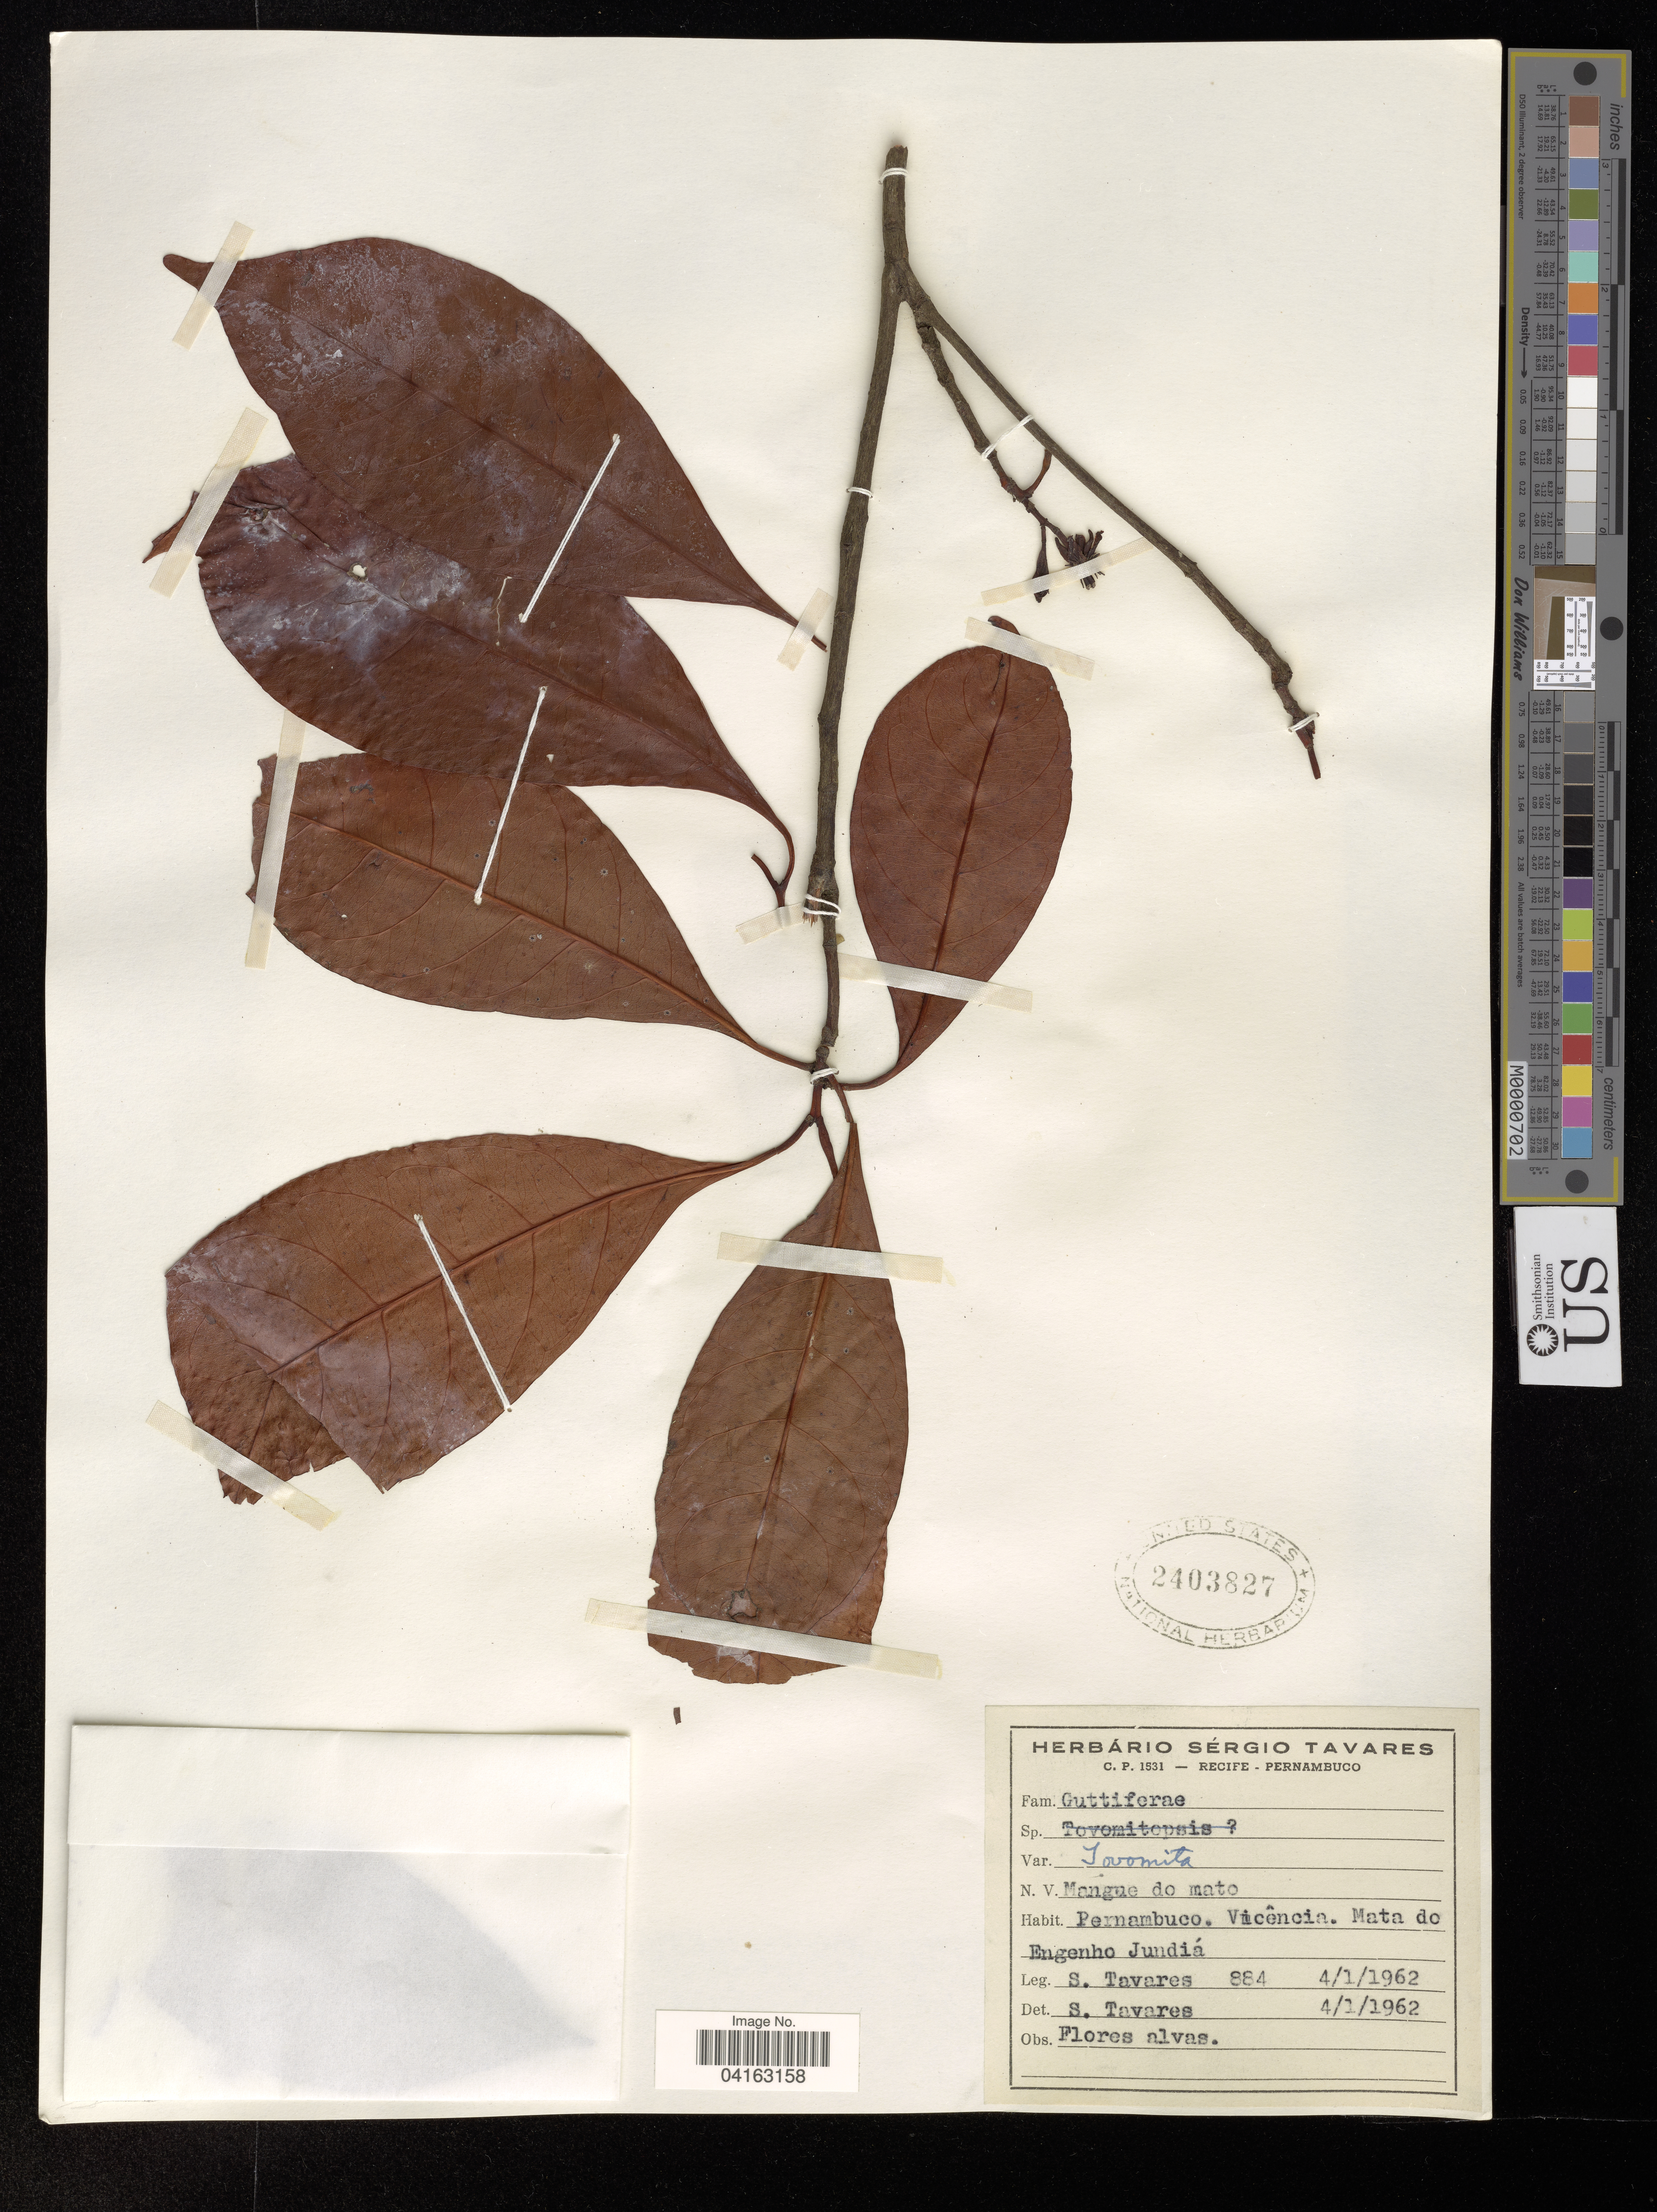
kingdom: Plantae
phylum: Tracheophyta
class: Magnoliopsida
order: Malpighiales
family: Clusiaceae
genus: Tovomita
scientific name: Tovomita sp.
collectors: S. Tavares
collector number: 884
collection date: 1962-01-04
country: Brazil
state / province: Pernambuco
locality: Recife.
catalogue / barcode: US 2403827